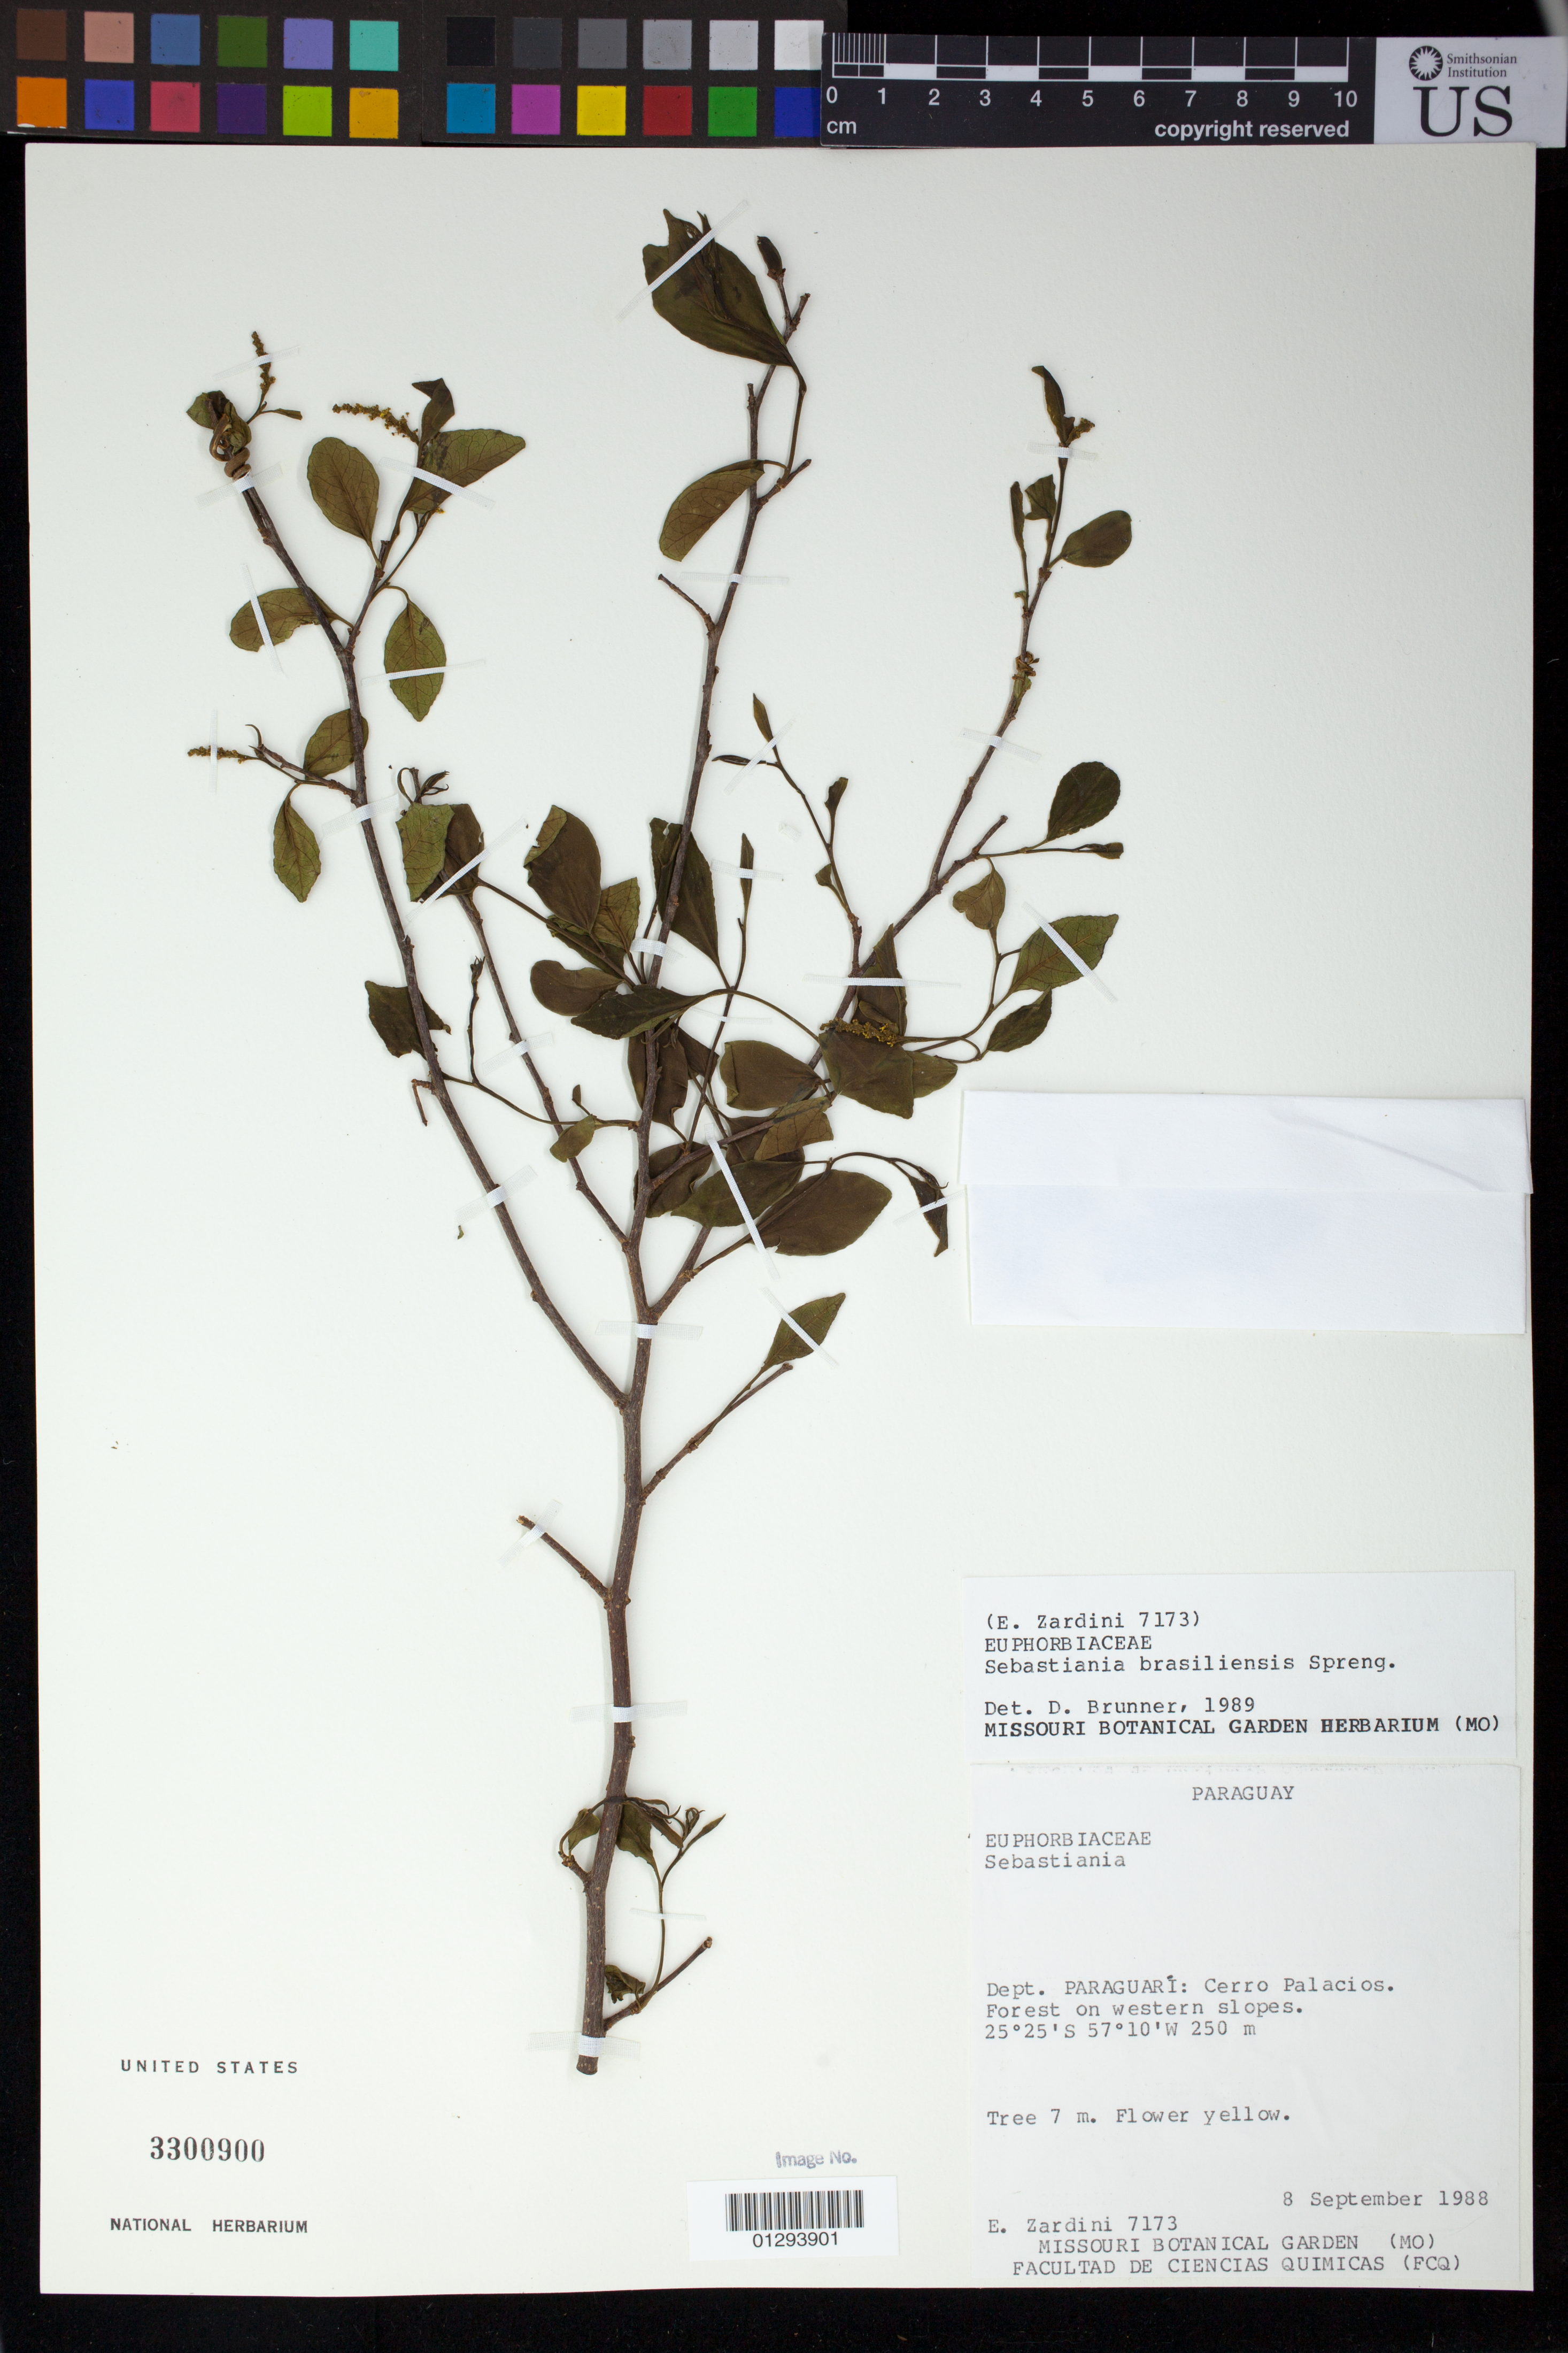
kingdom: Plantae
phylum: Tracheophyta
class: Magnoliopsida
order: Malpighiales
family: Euphorbiaceae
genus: Sebastiania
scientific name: Sebastiania brasiliensis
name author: Spreng.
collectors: E. M. Zardini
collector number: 7173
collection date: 1988-09-08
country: Paraguay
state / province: Paraguari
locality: Cerro Palacios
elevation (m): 250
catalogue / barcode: US 3300900